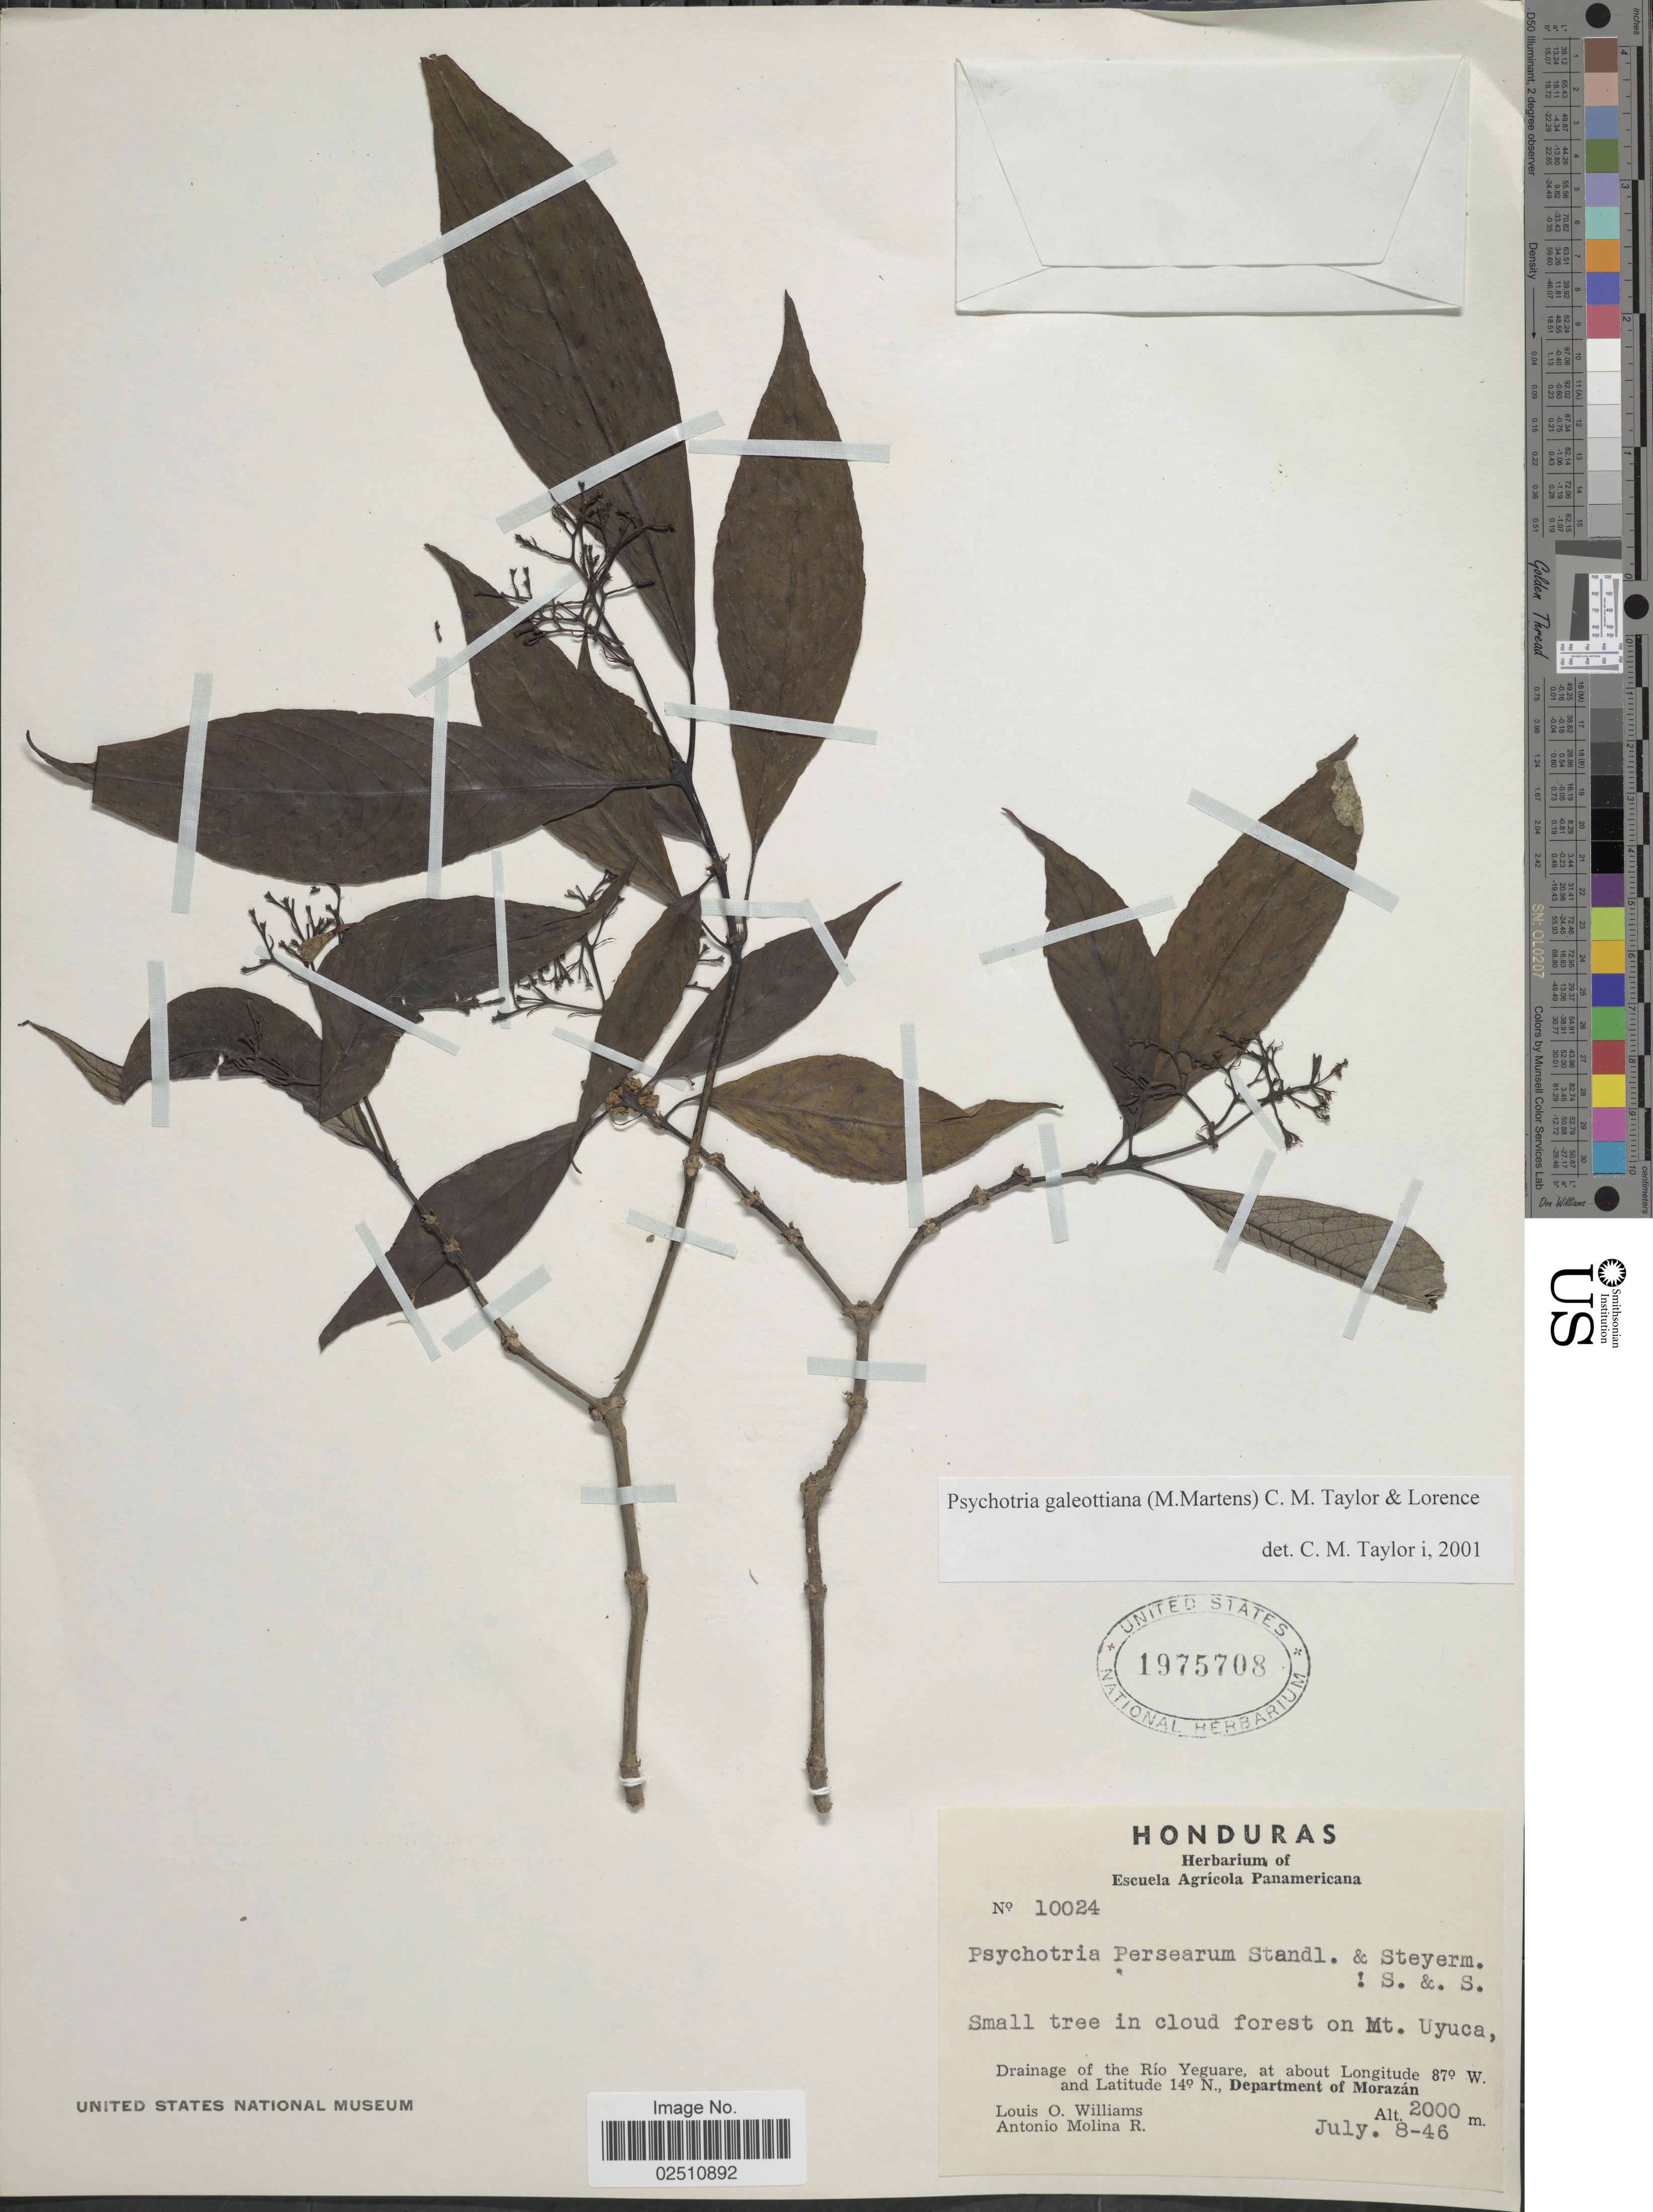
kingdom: Plantae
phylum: Tracheophyta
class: Magnoliopsida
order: Gentianales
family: Rubiaceae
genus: Psychotria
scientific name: Psychotria galeottiana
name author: (M. Martens) C.M. Taylor & Lorence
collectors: L. O. Williams & A. Molina R.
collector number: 10024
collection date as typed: Transcribed d/m/y: 8/7/46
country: Honduras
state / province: Fco. Morazán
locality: In cloud forest on Mt. Uyuca, drainage of the Rio Yeguare, Department of Morazan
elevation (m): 2000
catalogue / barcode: US 1975708